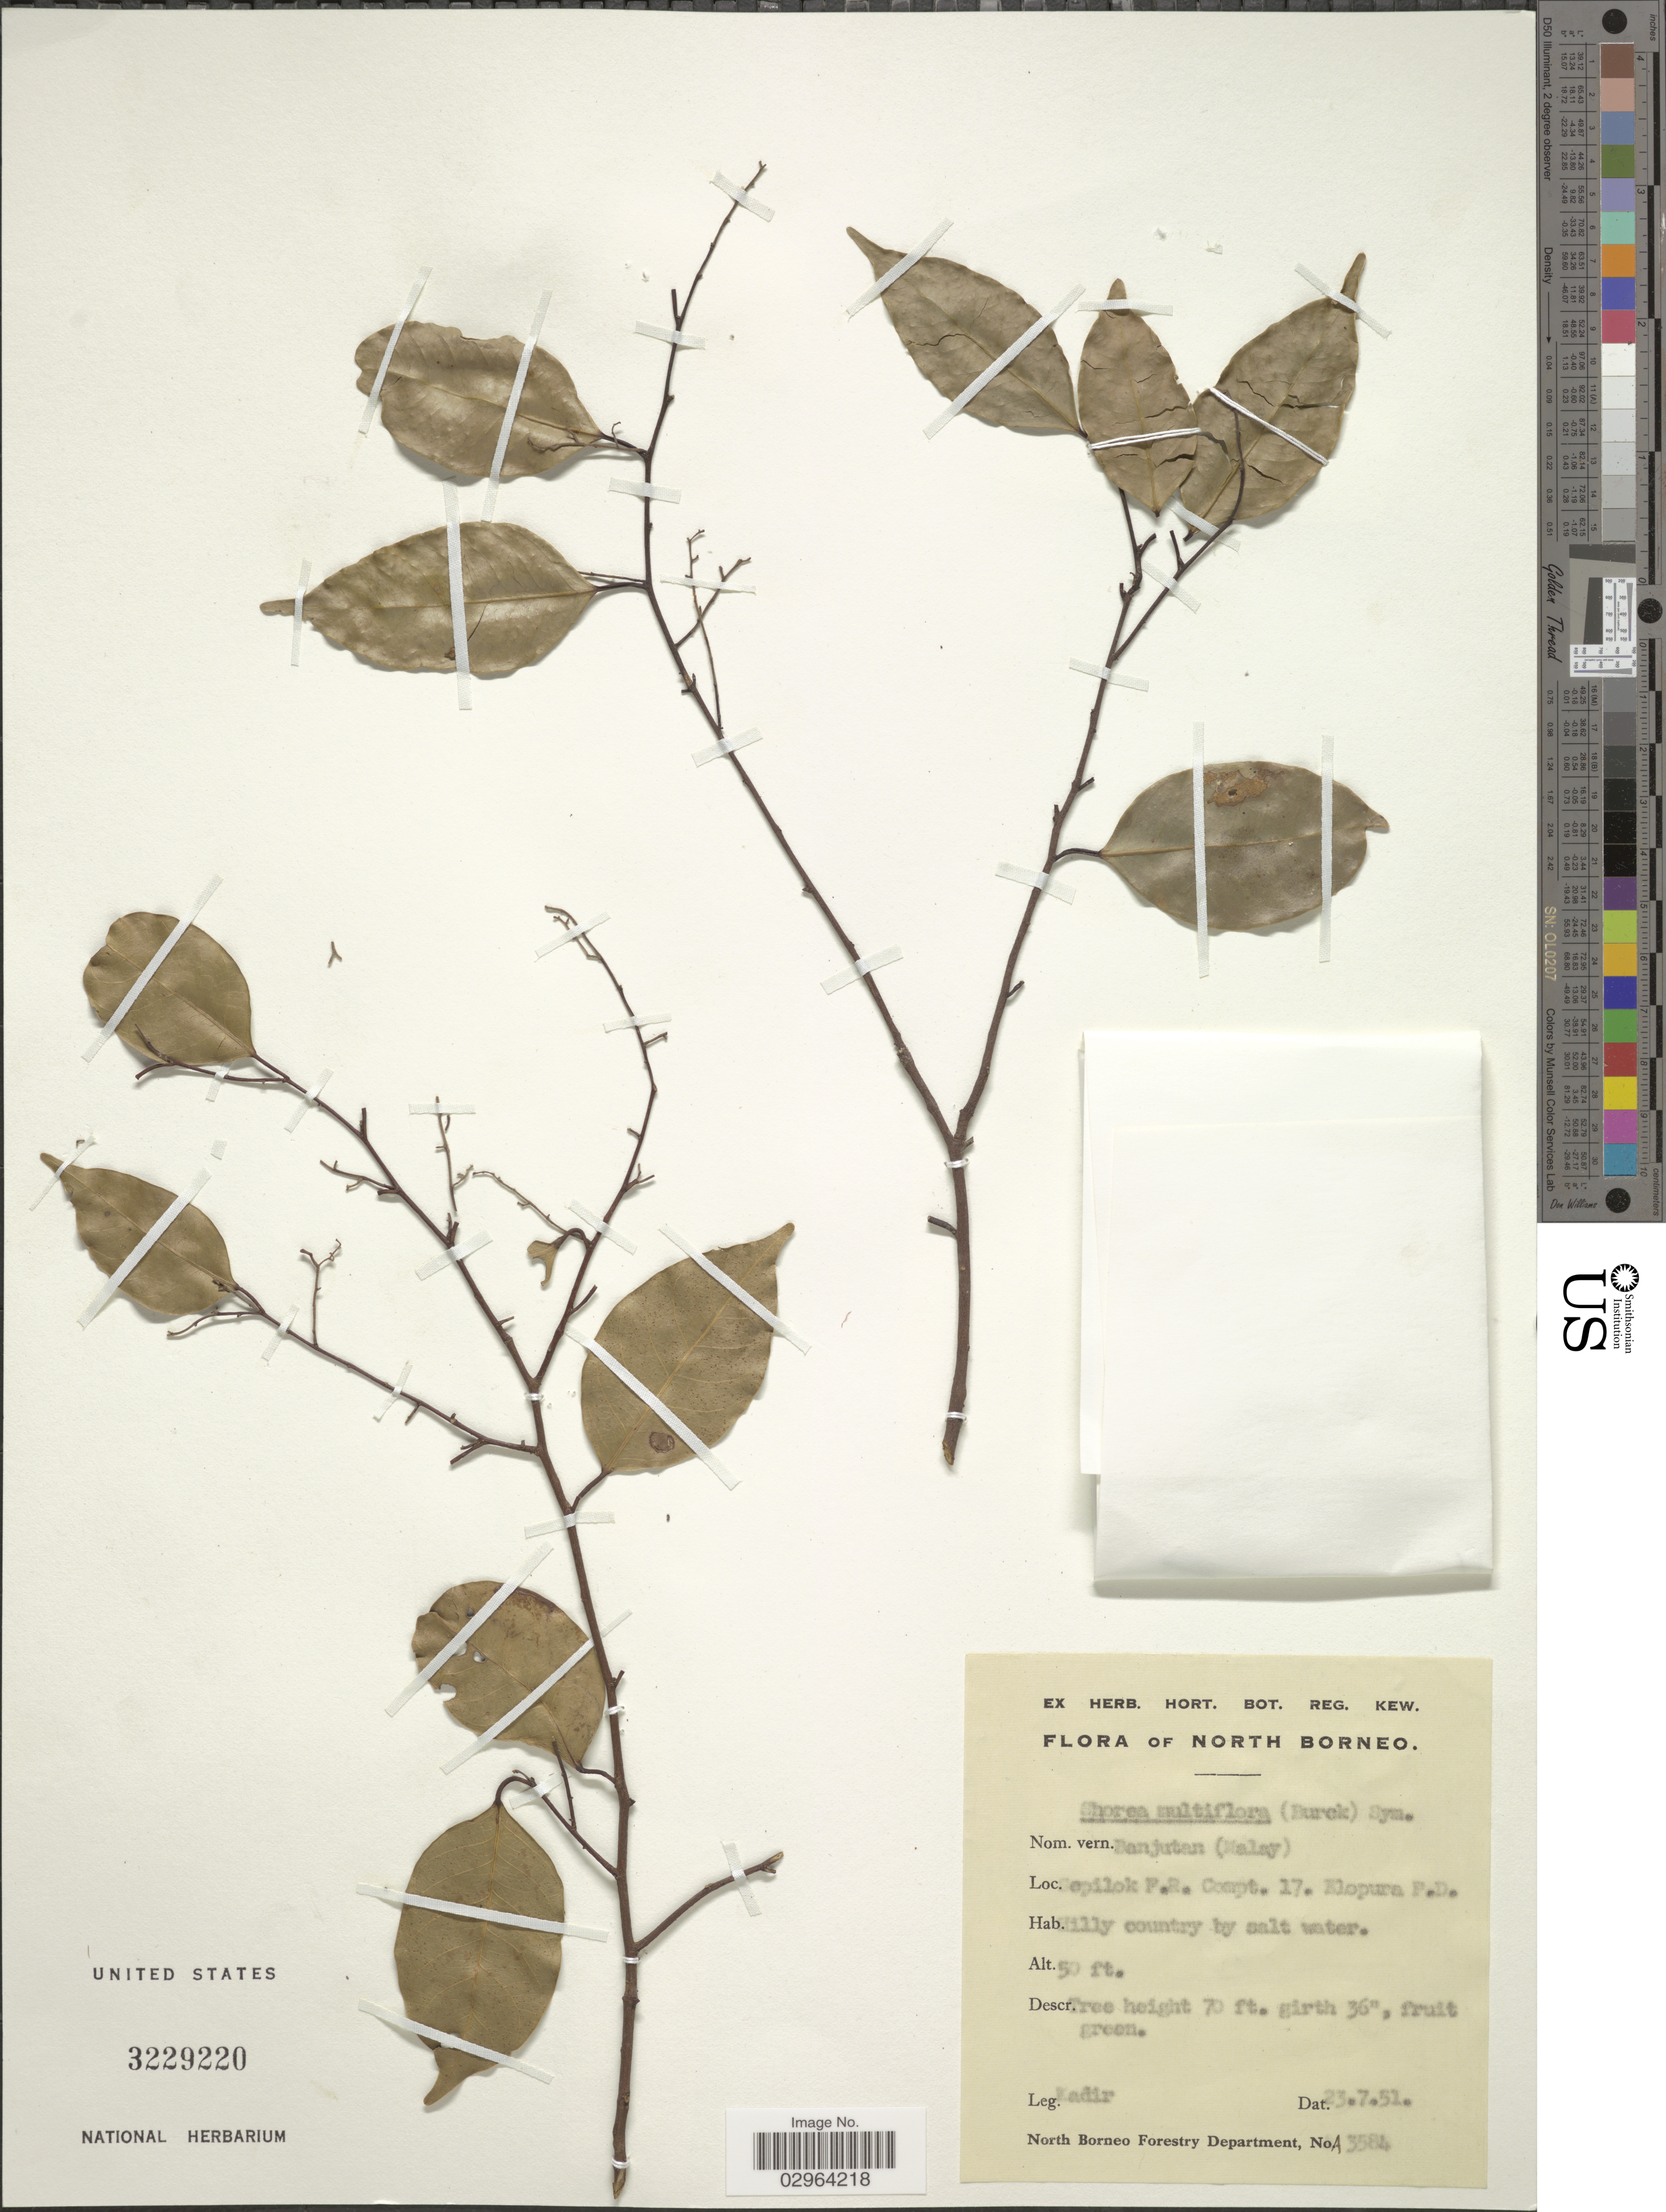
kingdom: Plantae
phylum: Tracheophyta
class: Magnoliopsida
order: Malvales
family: Dipterocarpaceae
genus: Richetia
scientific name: Richetia multiflora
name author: (Burck) P.S. Ashton & J. Heck.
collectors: -. Kadir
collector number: A3584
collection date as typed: Transcribed d/m/y: 23/7/51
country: Malaysia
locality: North Borneo. Sepilok F.R. Compt. 17. Elopura F.D.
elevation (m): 15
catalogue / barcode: US 3229220